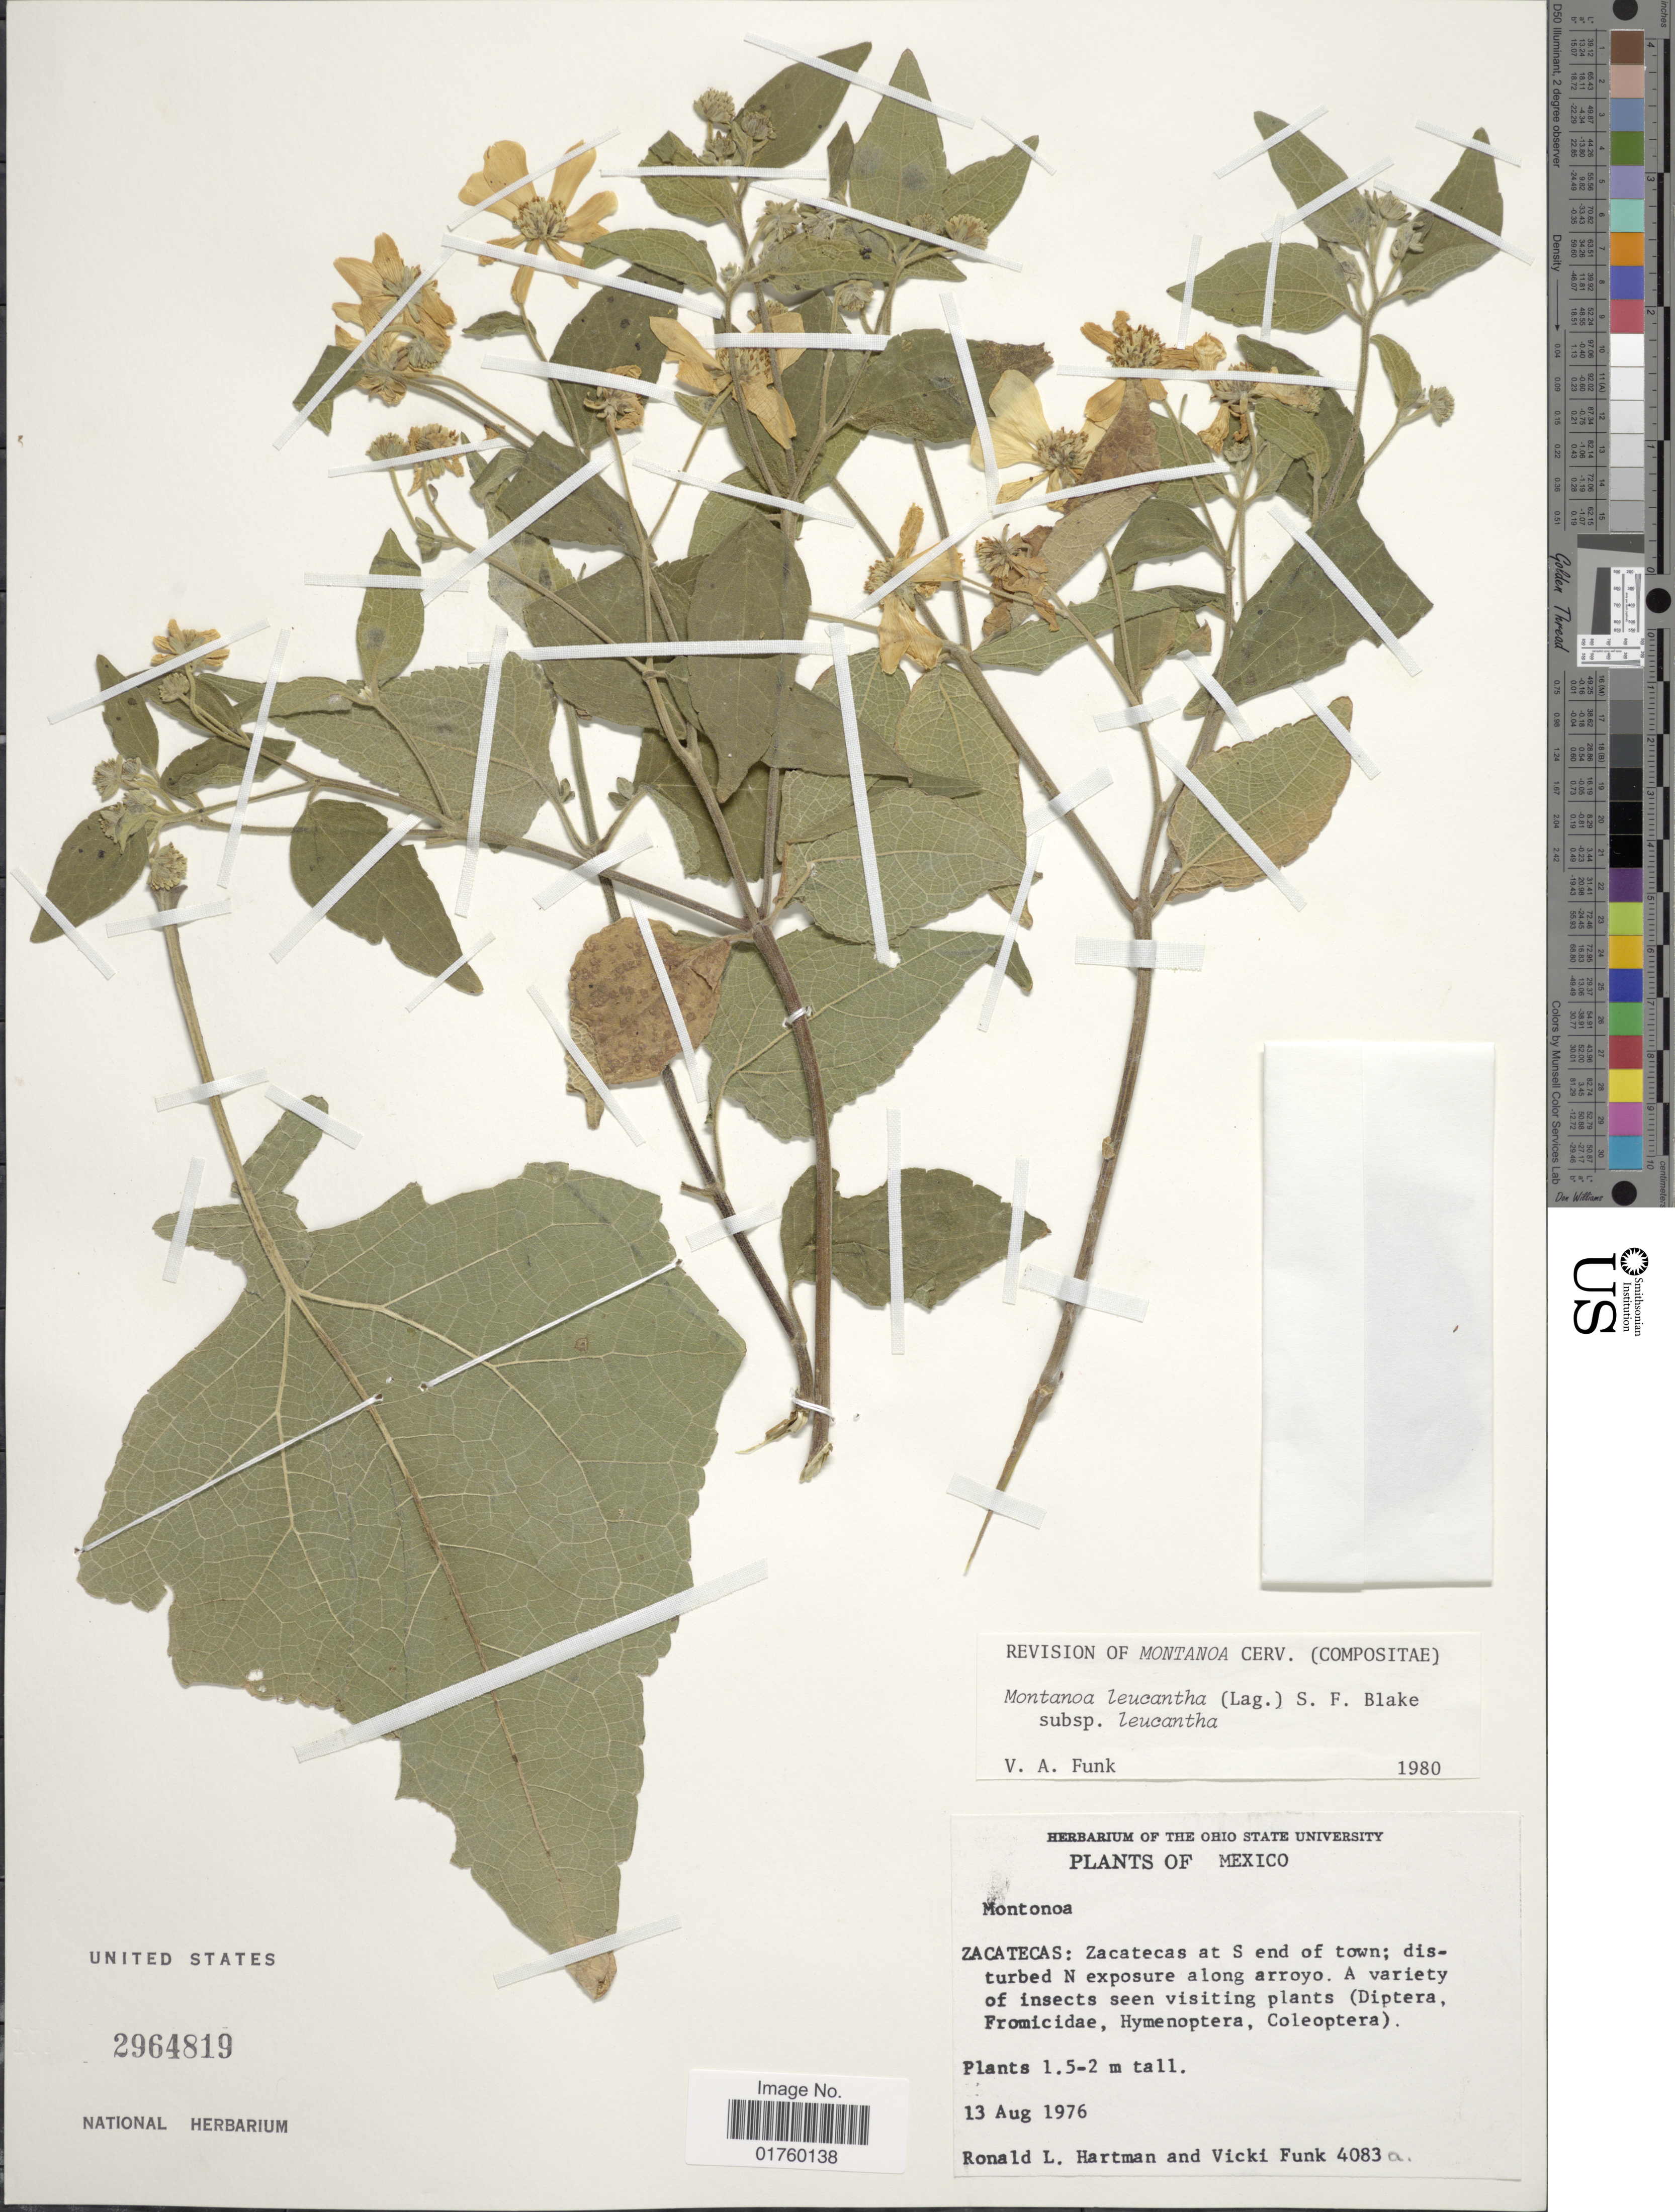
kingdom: Plantae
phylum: Tracheophyta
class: Magnoliopsida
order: Asterales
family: Asteraceae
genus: Montanoa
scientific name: Montanoa leucantha subsp. leucantha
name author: (Lag.) S.F. Blake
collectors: R. Hartman & V. Funk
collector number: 4083qa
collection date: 1976-08-13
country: Mexico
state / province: Zacatecas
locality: Zacatecas at S end of town; disturbed M exposure along Arroyo.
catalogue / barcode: US 2964819